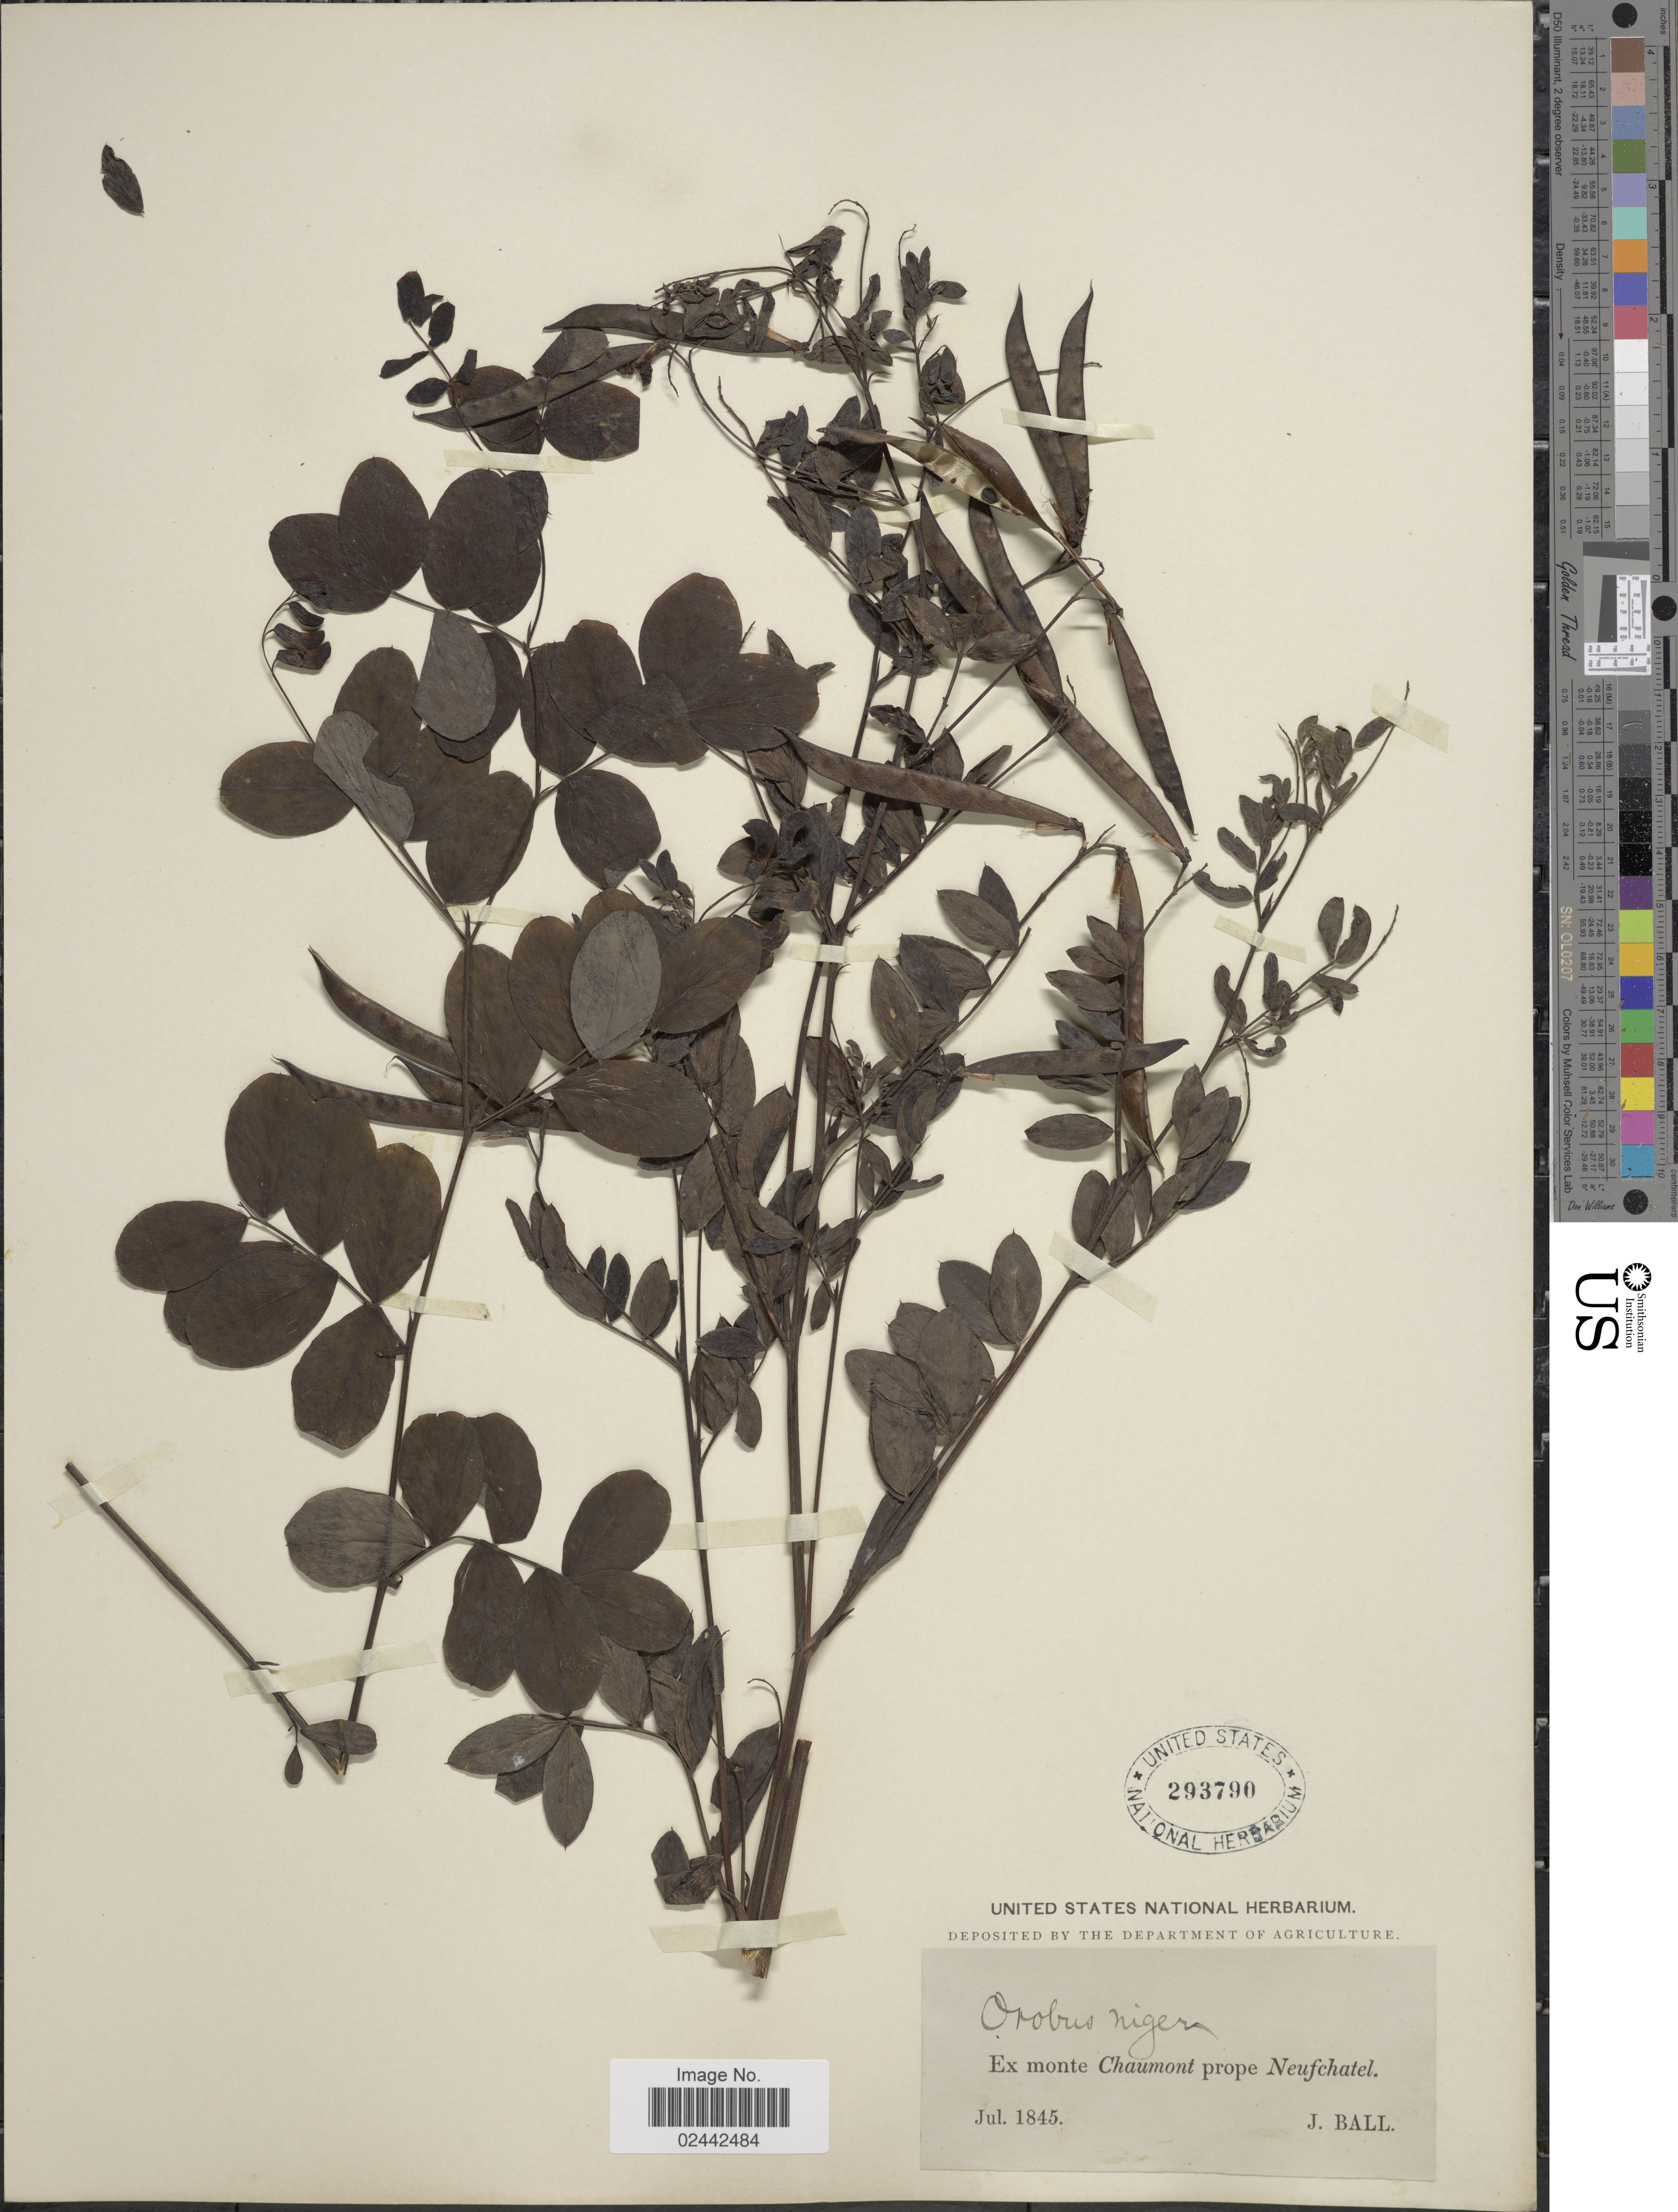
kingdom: Plantae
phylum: Tracheophyta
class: Magnoliopsida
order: Fabales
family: Fabaceae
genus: Lathyrus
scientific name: Lathyrus niger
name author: (L.) Bernh.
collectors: J. Ball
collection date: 1845-07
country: France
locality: Ex monte Chaumont prope Neufchatel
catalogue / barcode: US 293790